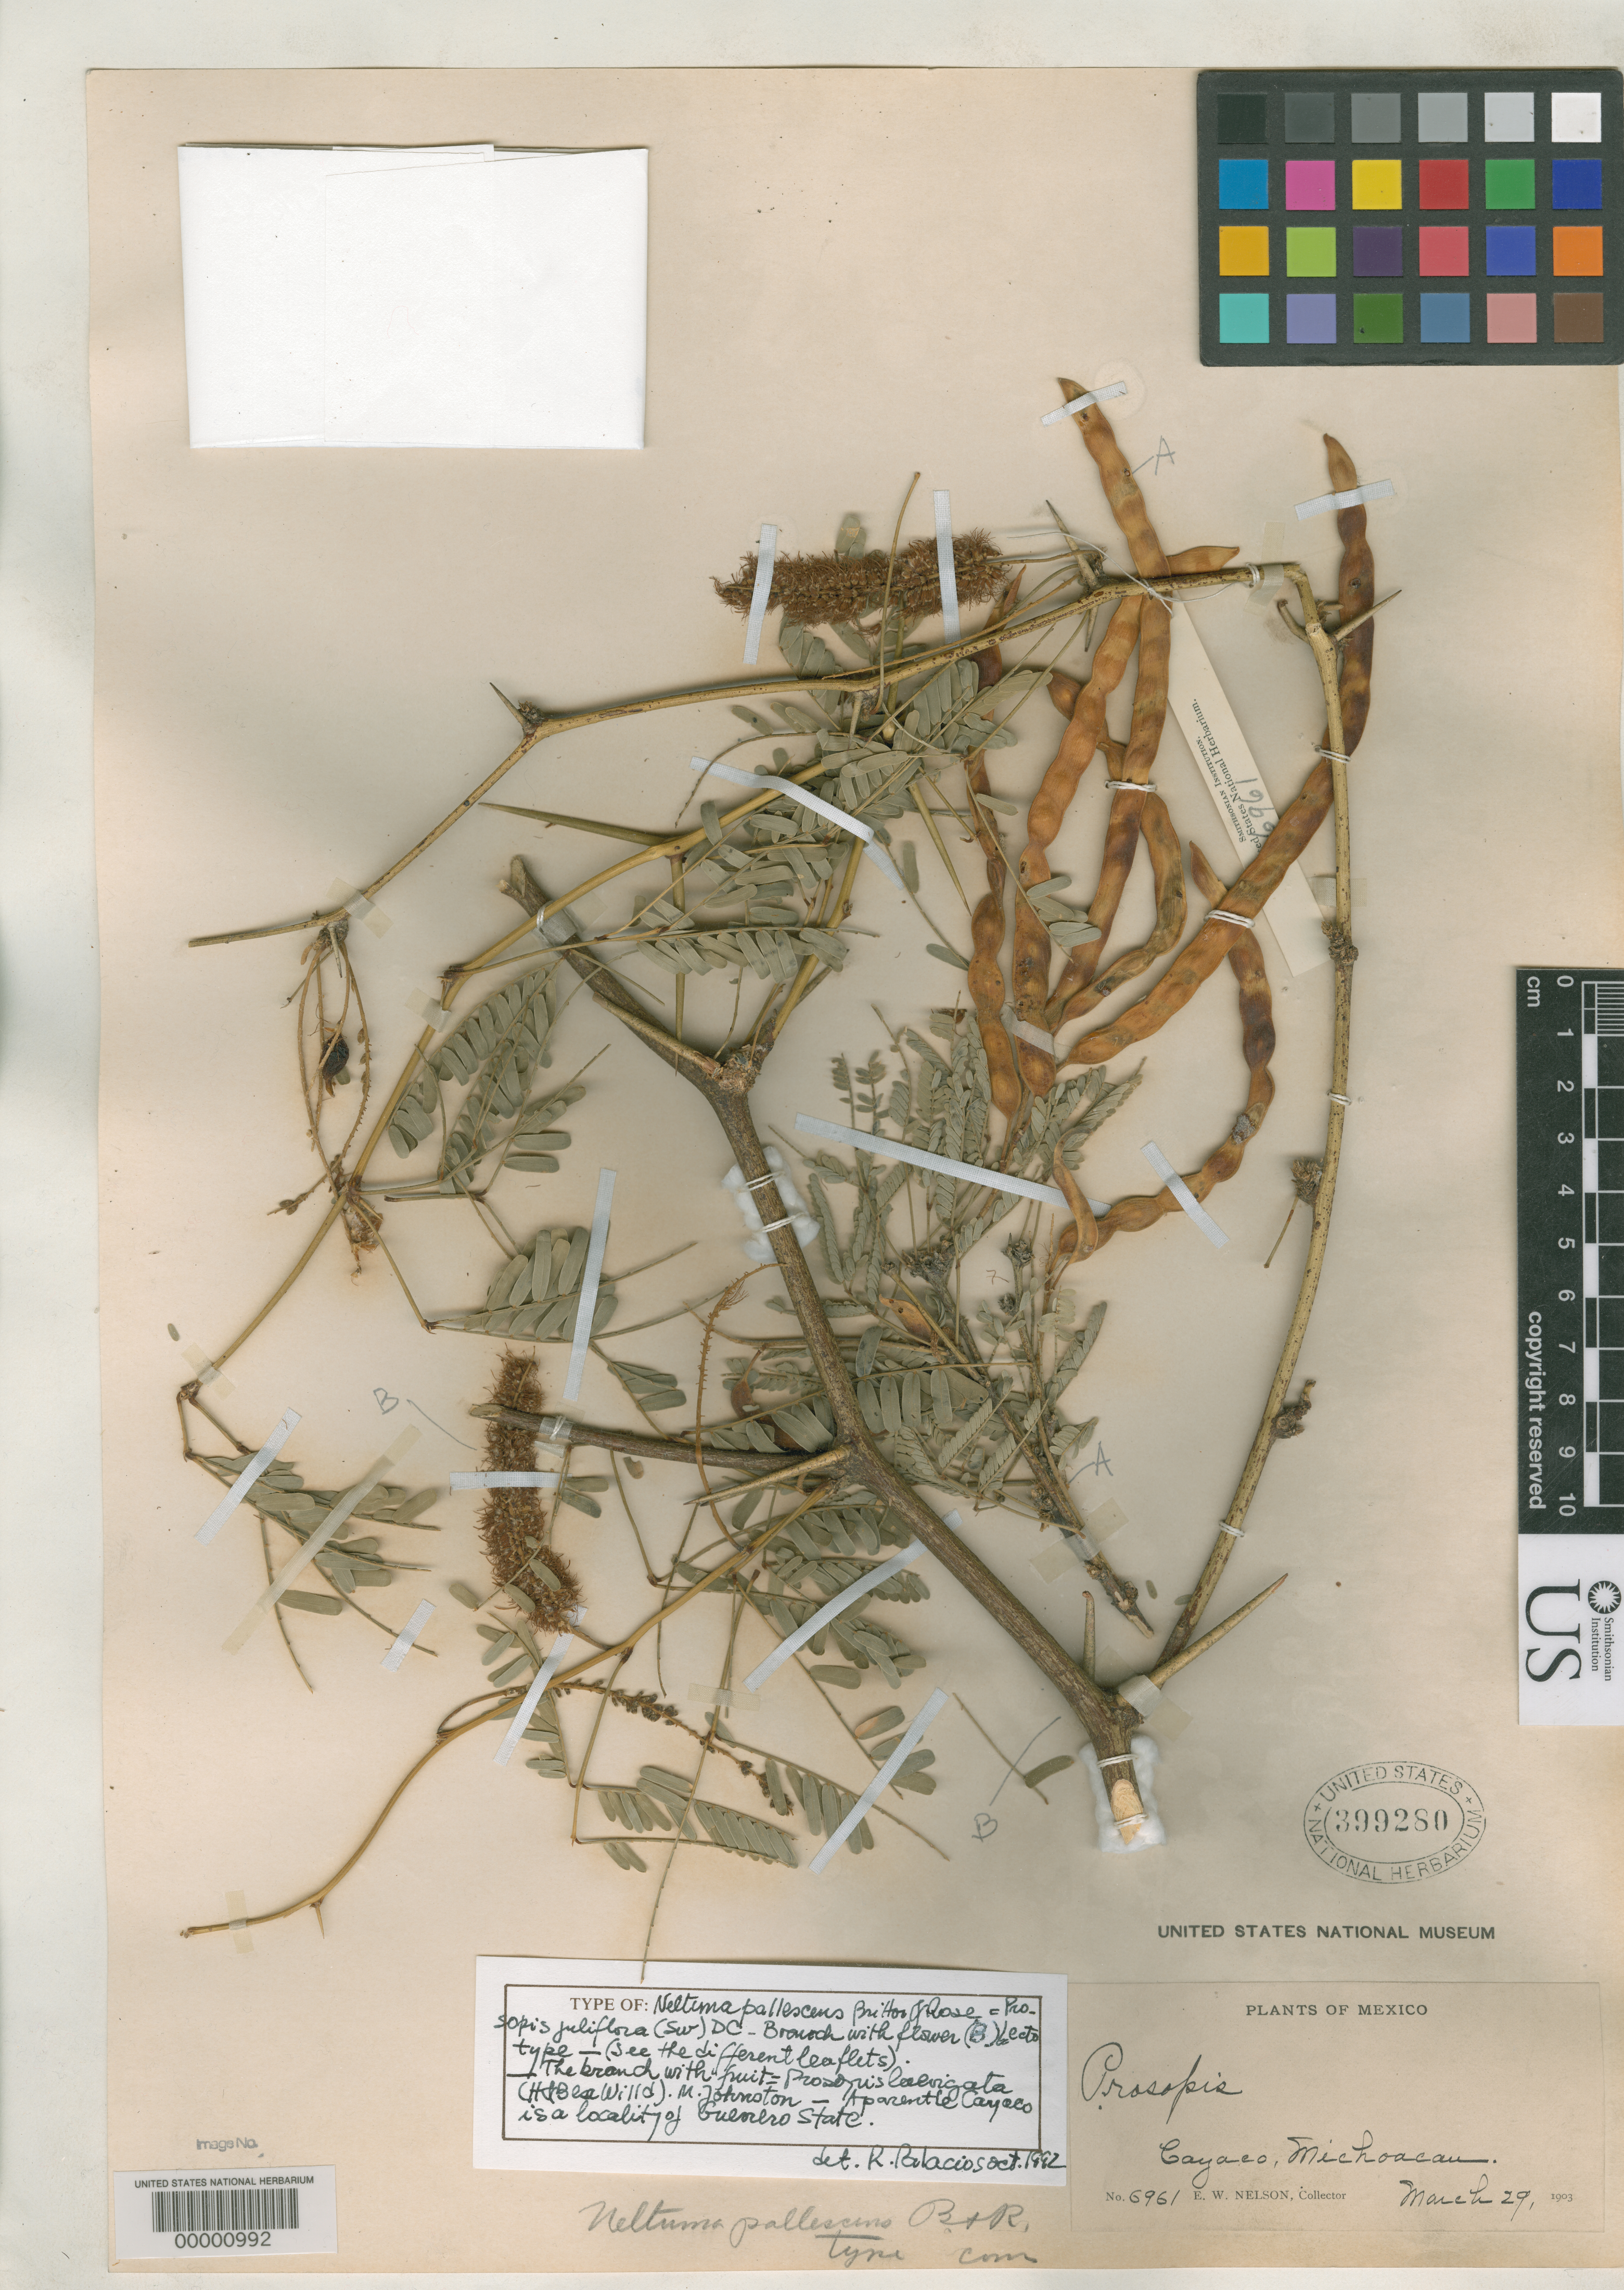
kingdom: Plantae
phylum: Tracheophyta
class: Magnoliopsida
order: Fabales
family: Fabaceae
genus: Neltuma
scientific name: Neltuma pallescens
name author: Britton & Rose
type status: Type Collection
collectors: E. W. Nelson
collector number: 6961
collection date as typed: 29 Mar 1903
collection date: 1903-03-29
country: Mexico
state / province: Michoacán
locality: Cayaco.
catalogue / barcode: US 399280